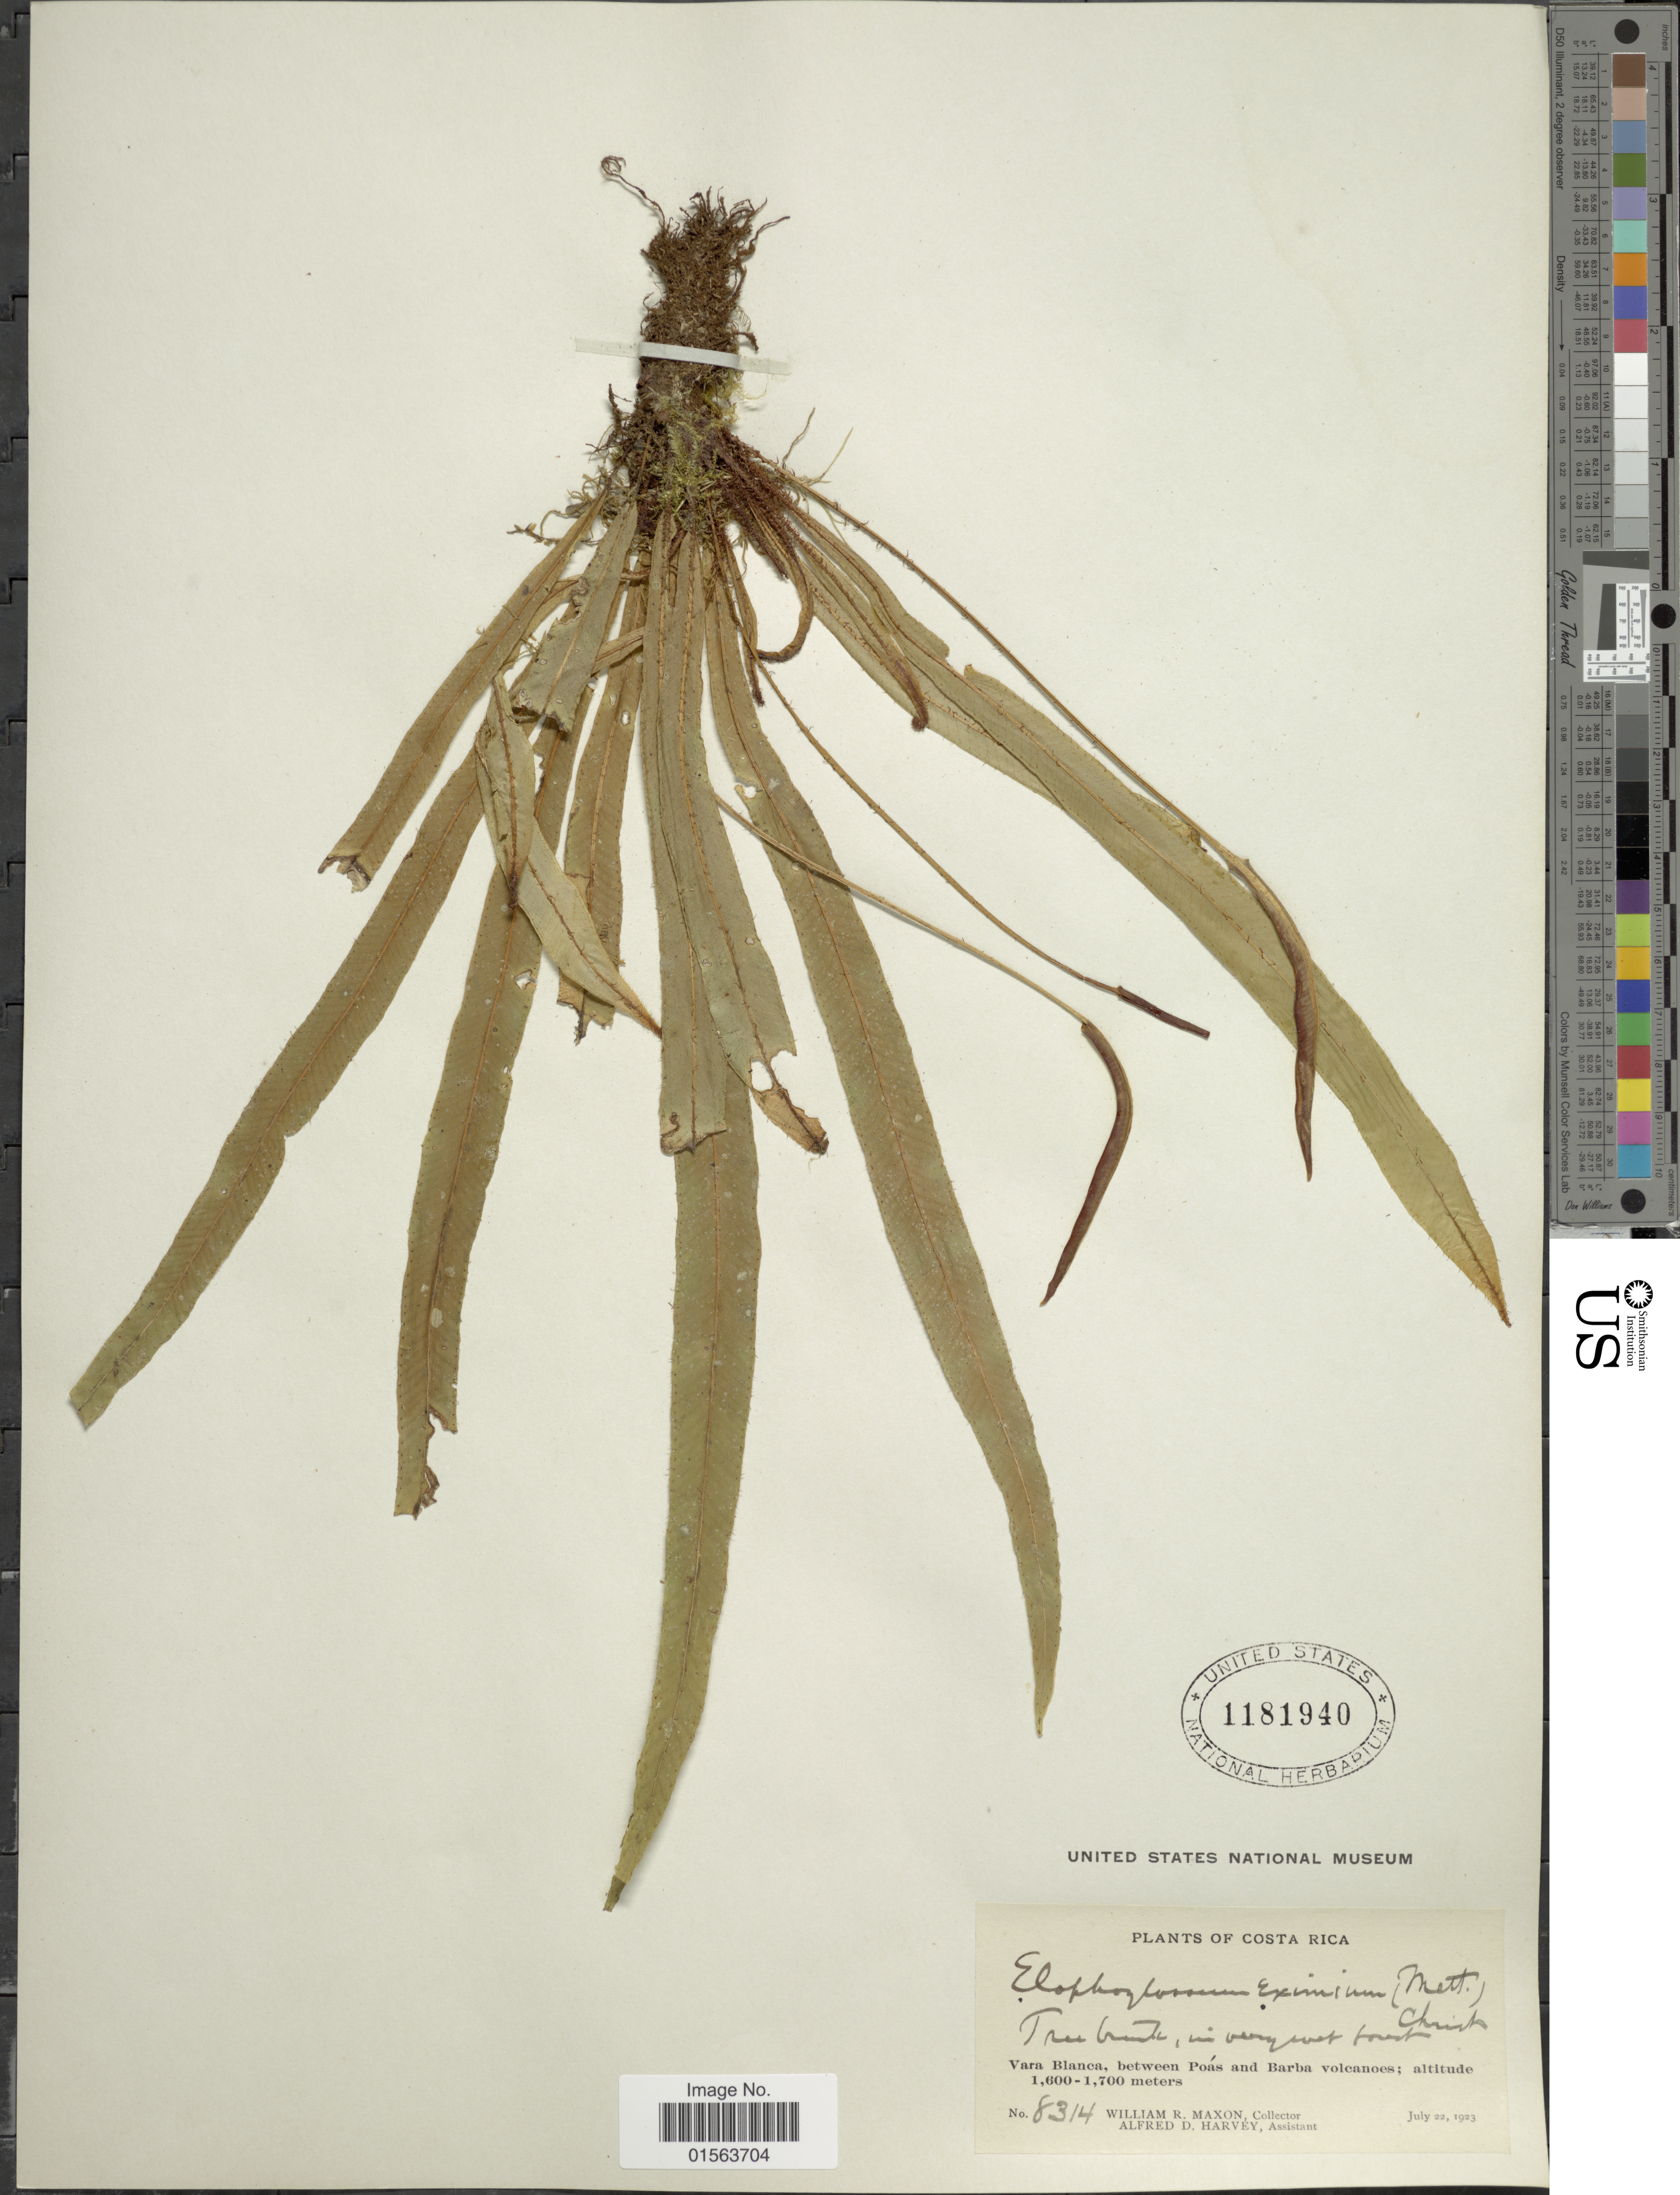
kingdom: Plantae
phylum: Tracheophyta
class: Polypodiopsida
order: Polypodiales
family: Dryopteridaceae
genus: Elaphoglossum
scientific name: Elaphoglossum eximium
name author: (Mett.) Christ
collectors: W. R. Maxon & A. D. Harvey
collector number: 8314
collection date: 1923-07-22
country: Costa Rica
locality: Vara Blanca, between Poas and Barba volcanoes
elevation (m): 1600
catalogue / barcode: US 1181940